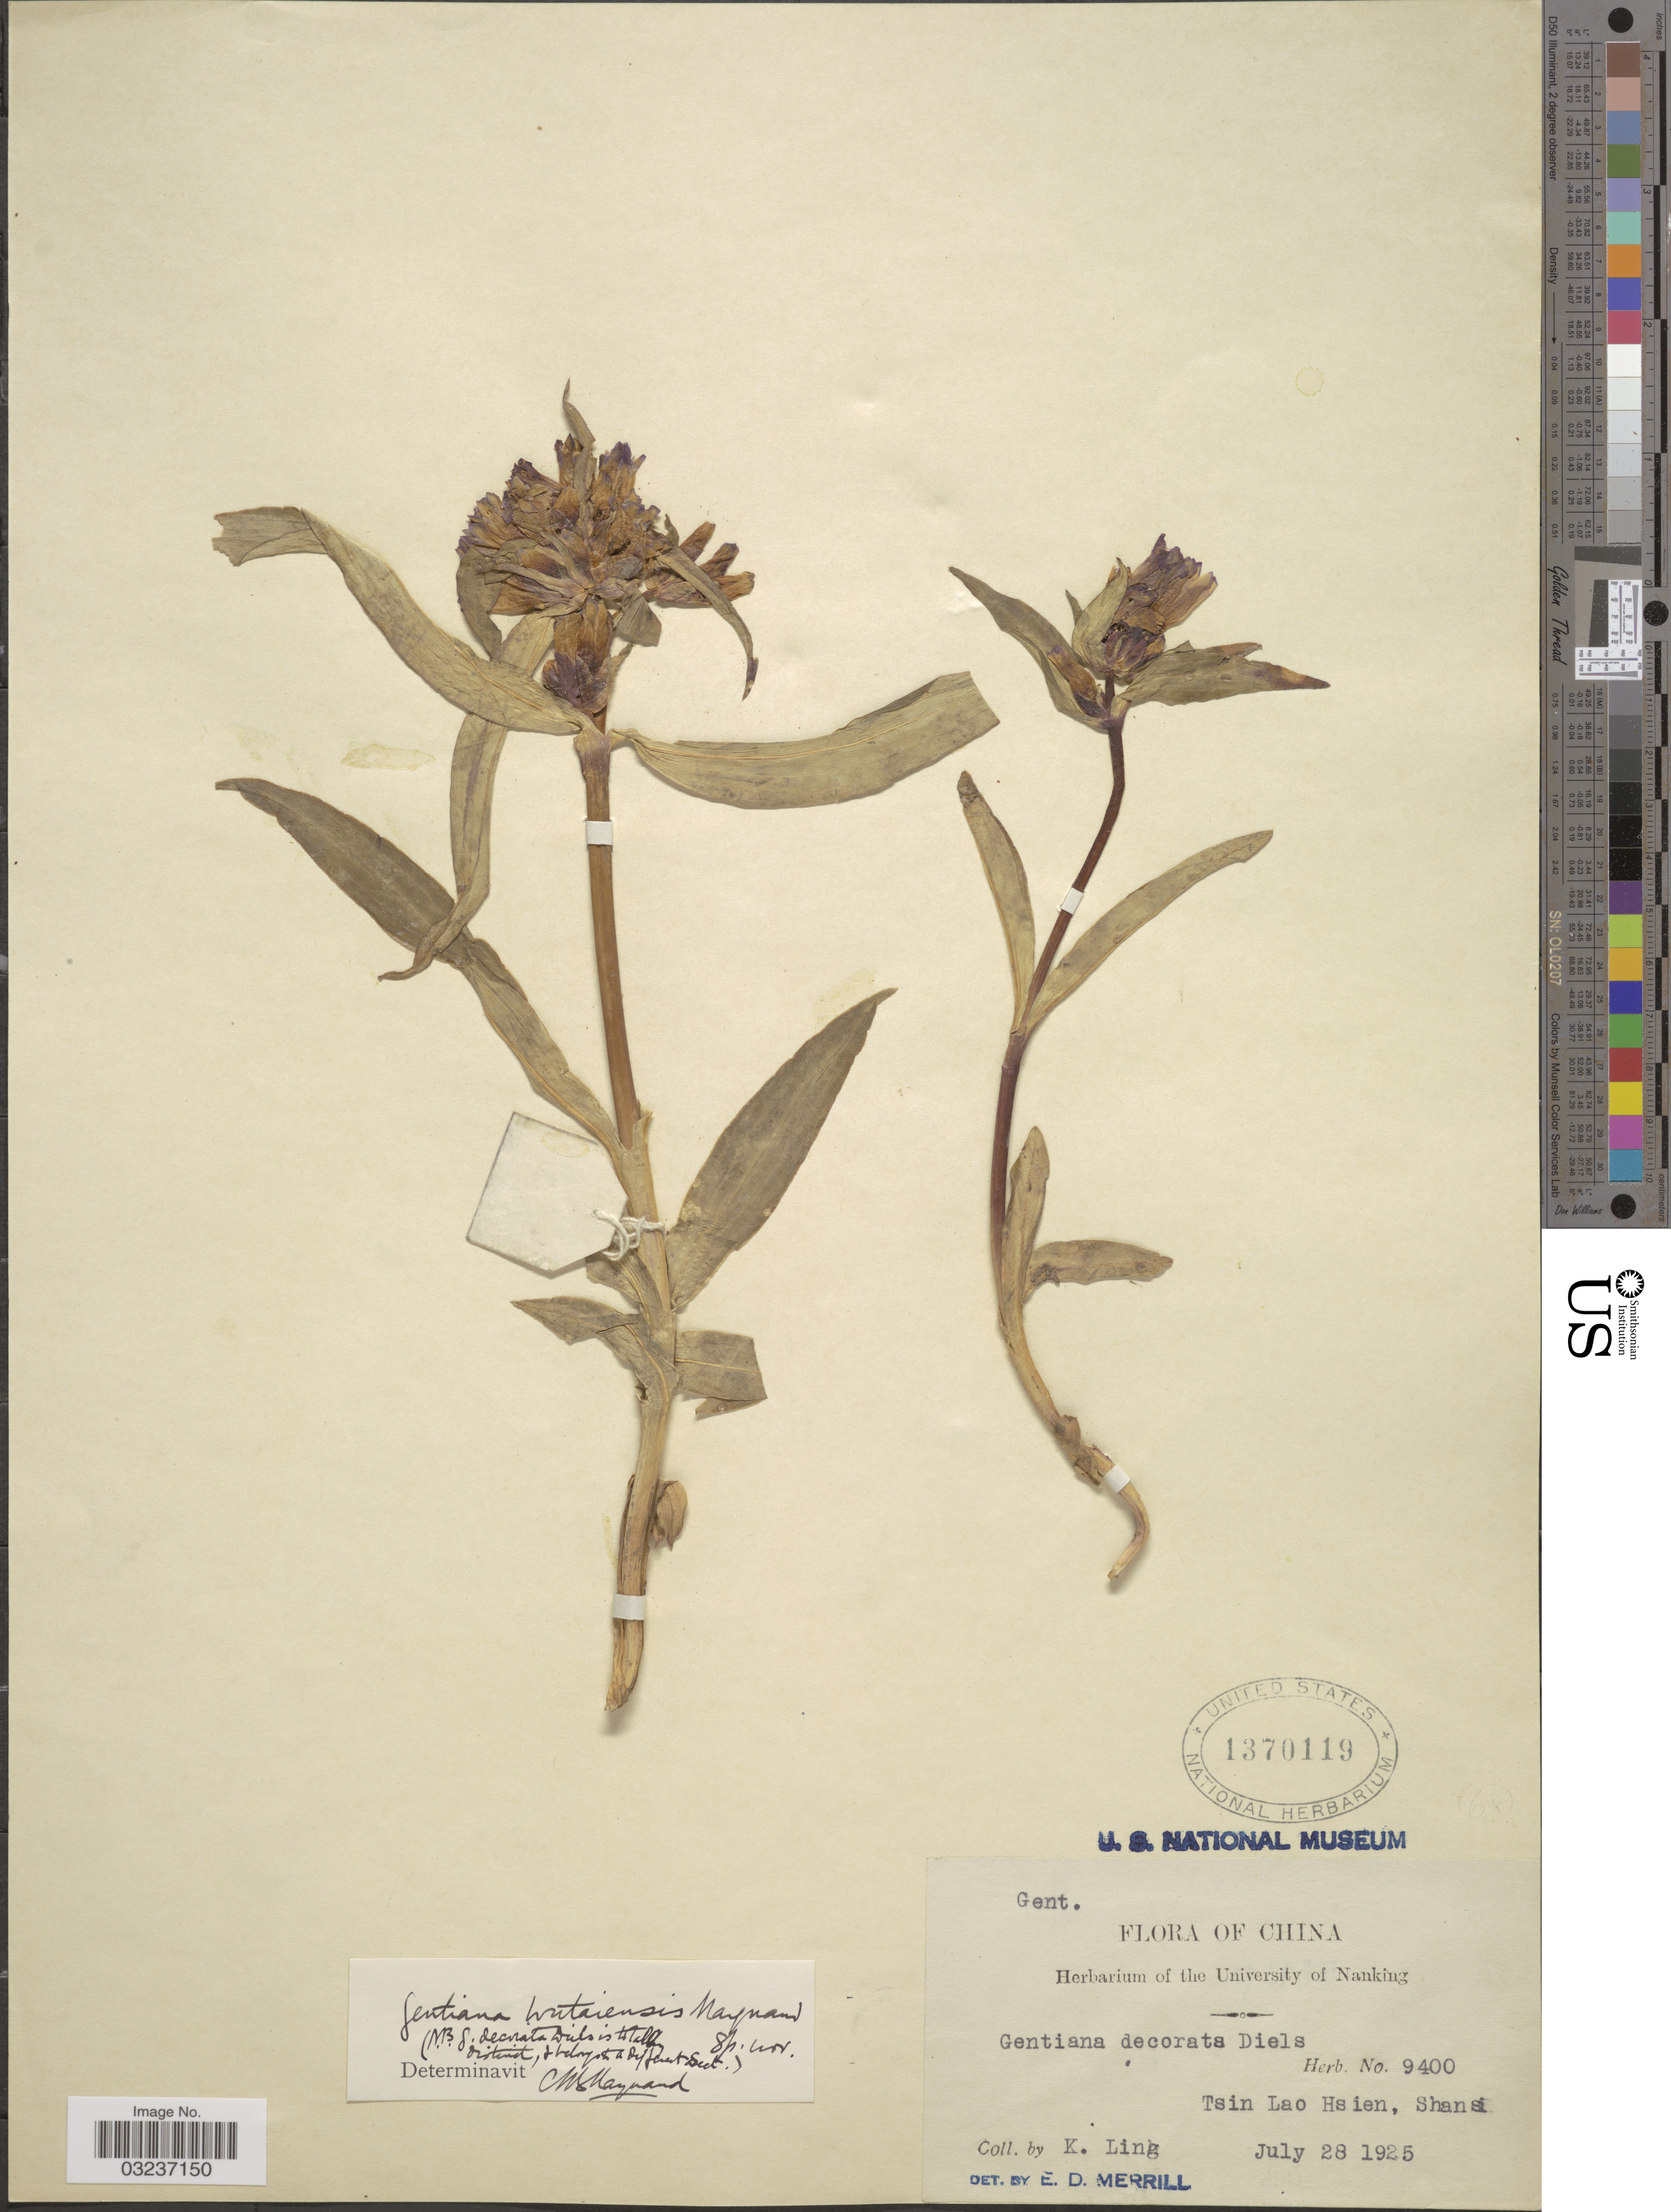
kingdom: Plantae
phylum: Tracheophyta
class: Magnoliopsida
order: Gentianales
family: Gentianaceae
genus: Gentiana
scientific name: Gentiana wutaiensis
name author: C. Marquand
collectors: K. Ling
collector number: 9400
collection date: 1925-07-28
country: China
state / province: Shanxi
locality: Tsin Lao Hsien, Shansi.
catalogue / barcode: US 1370119